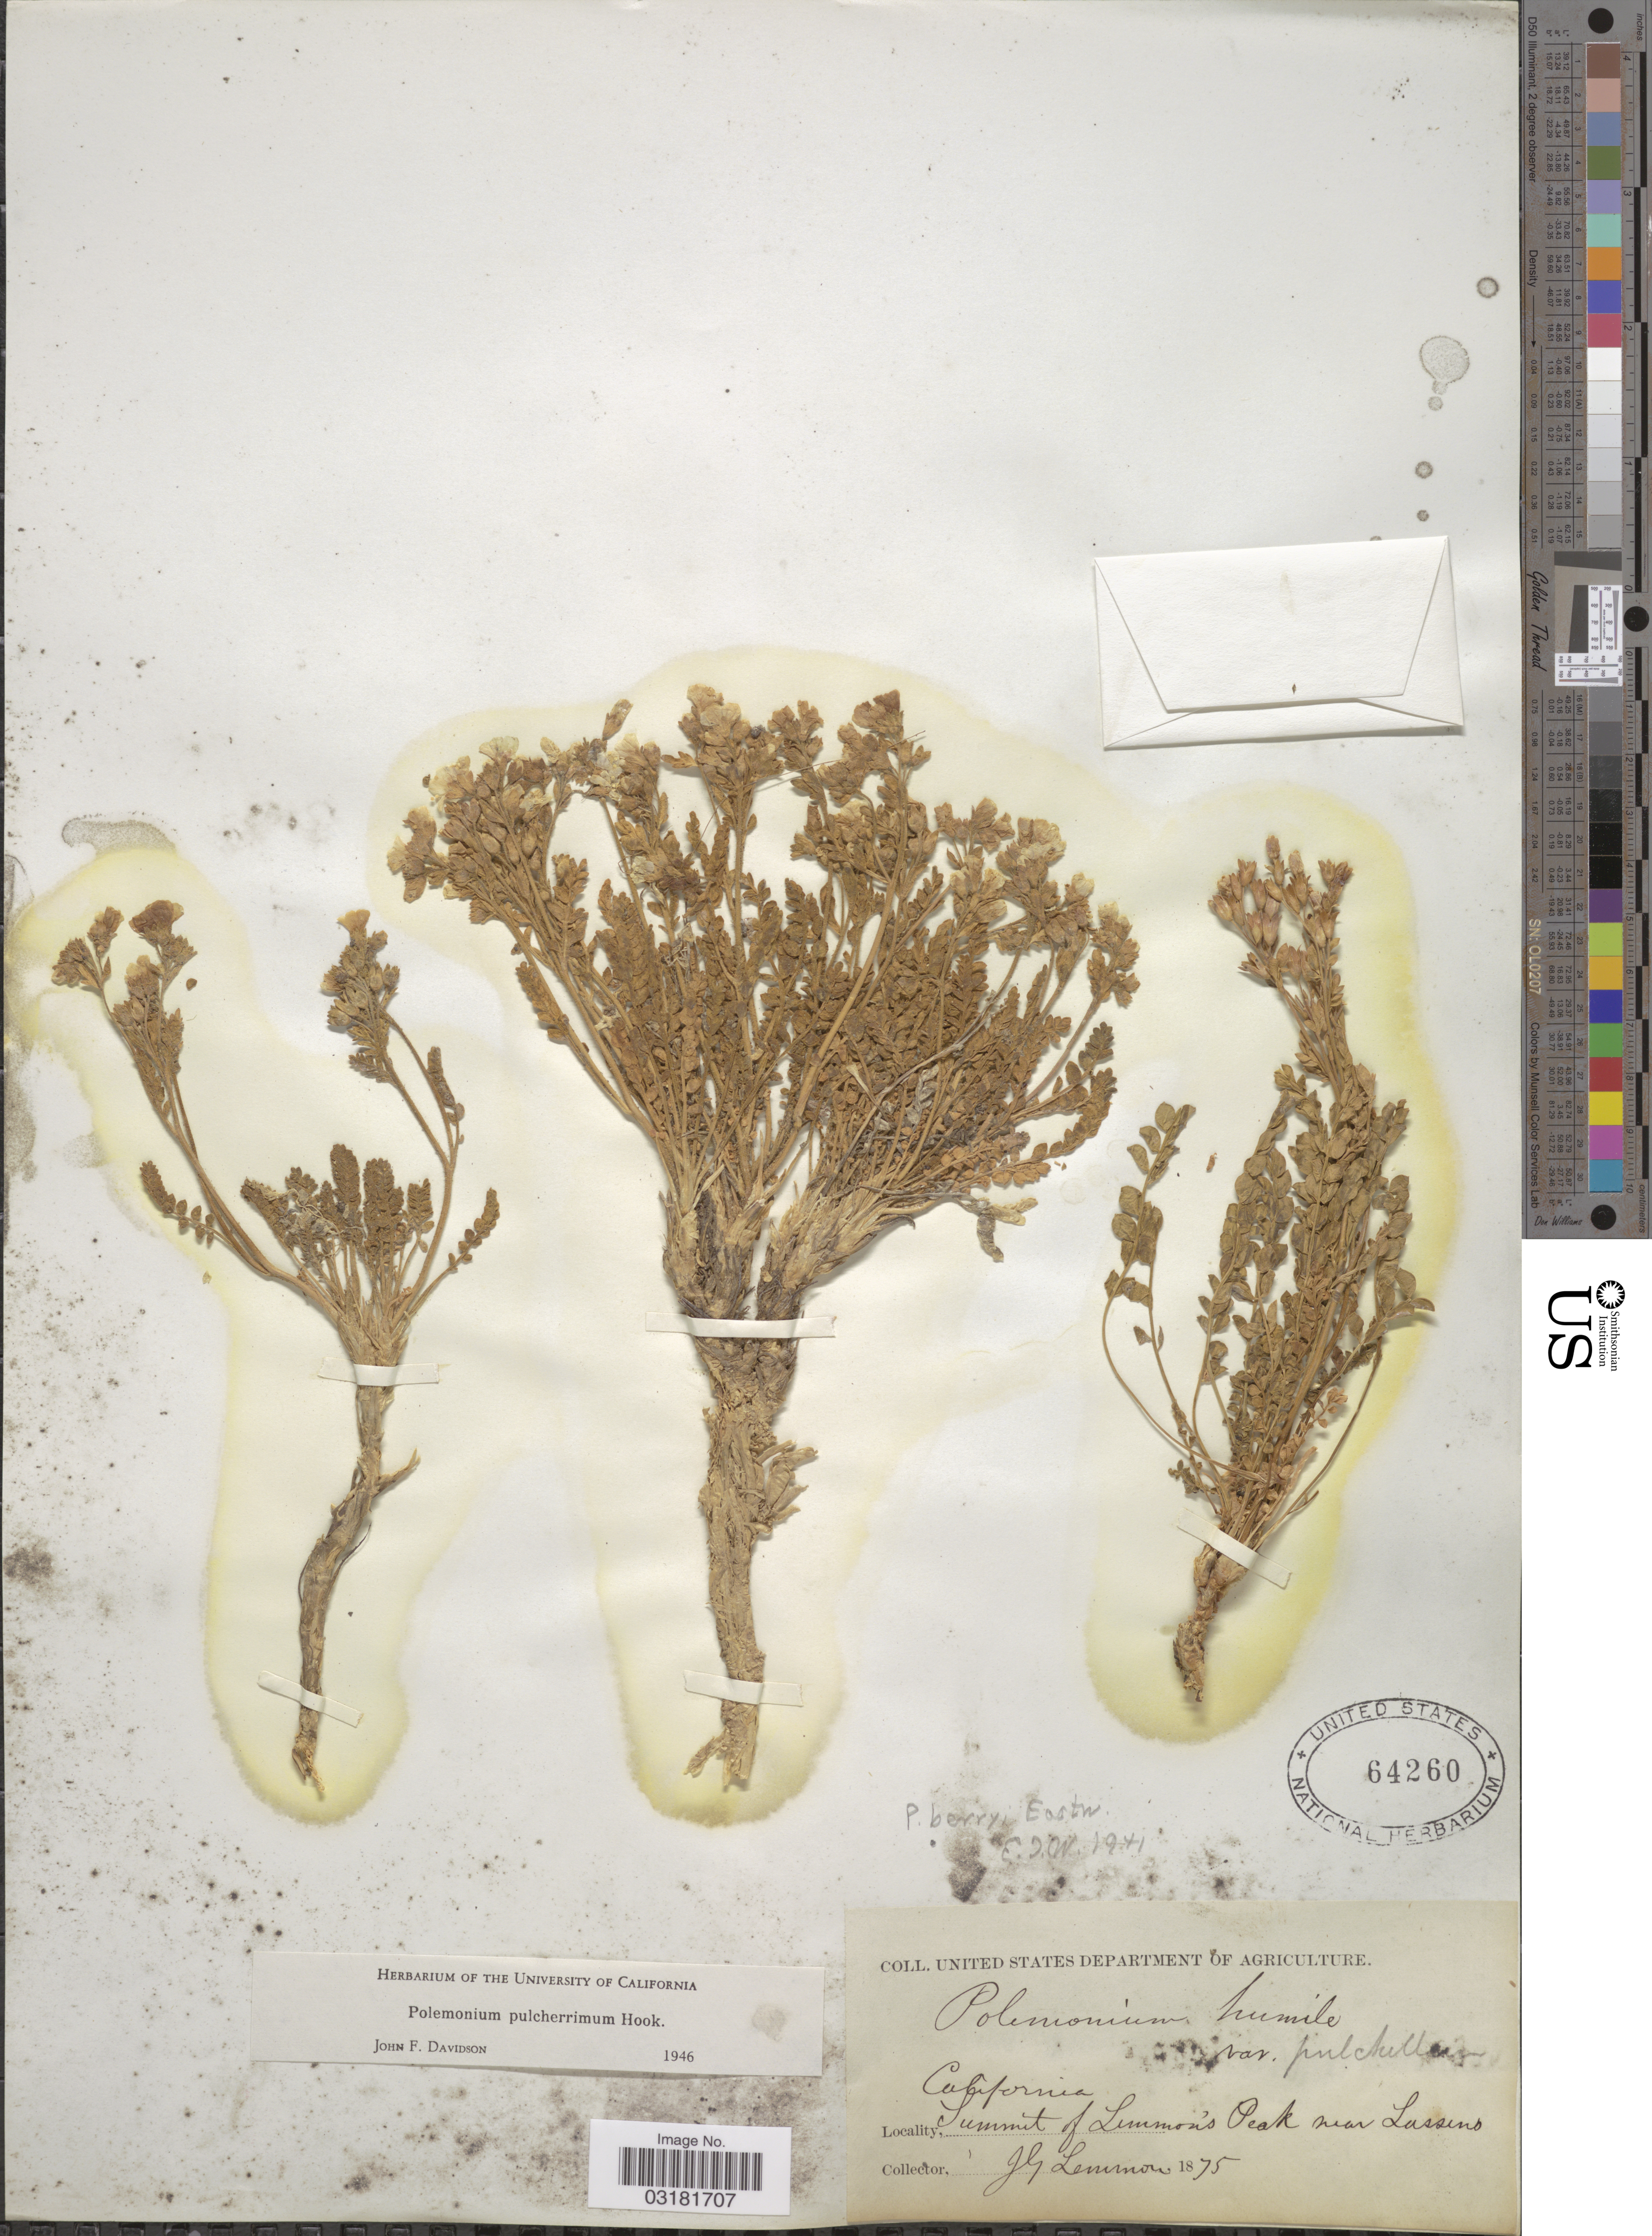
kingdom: Plantae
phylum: Tracheophyta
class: Magnoliopsida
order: Ericales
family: Polemoniaceae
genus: Polemonium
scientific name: Polemonium pulcherrimum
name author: Hook.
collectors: J. Lemmon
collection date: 1875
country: United States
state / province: California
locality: Summit of Lemmon's Peak near Lassens.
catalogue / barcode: US 64260